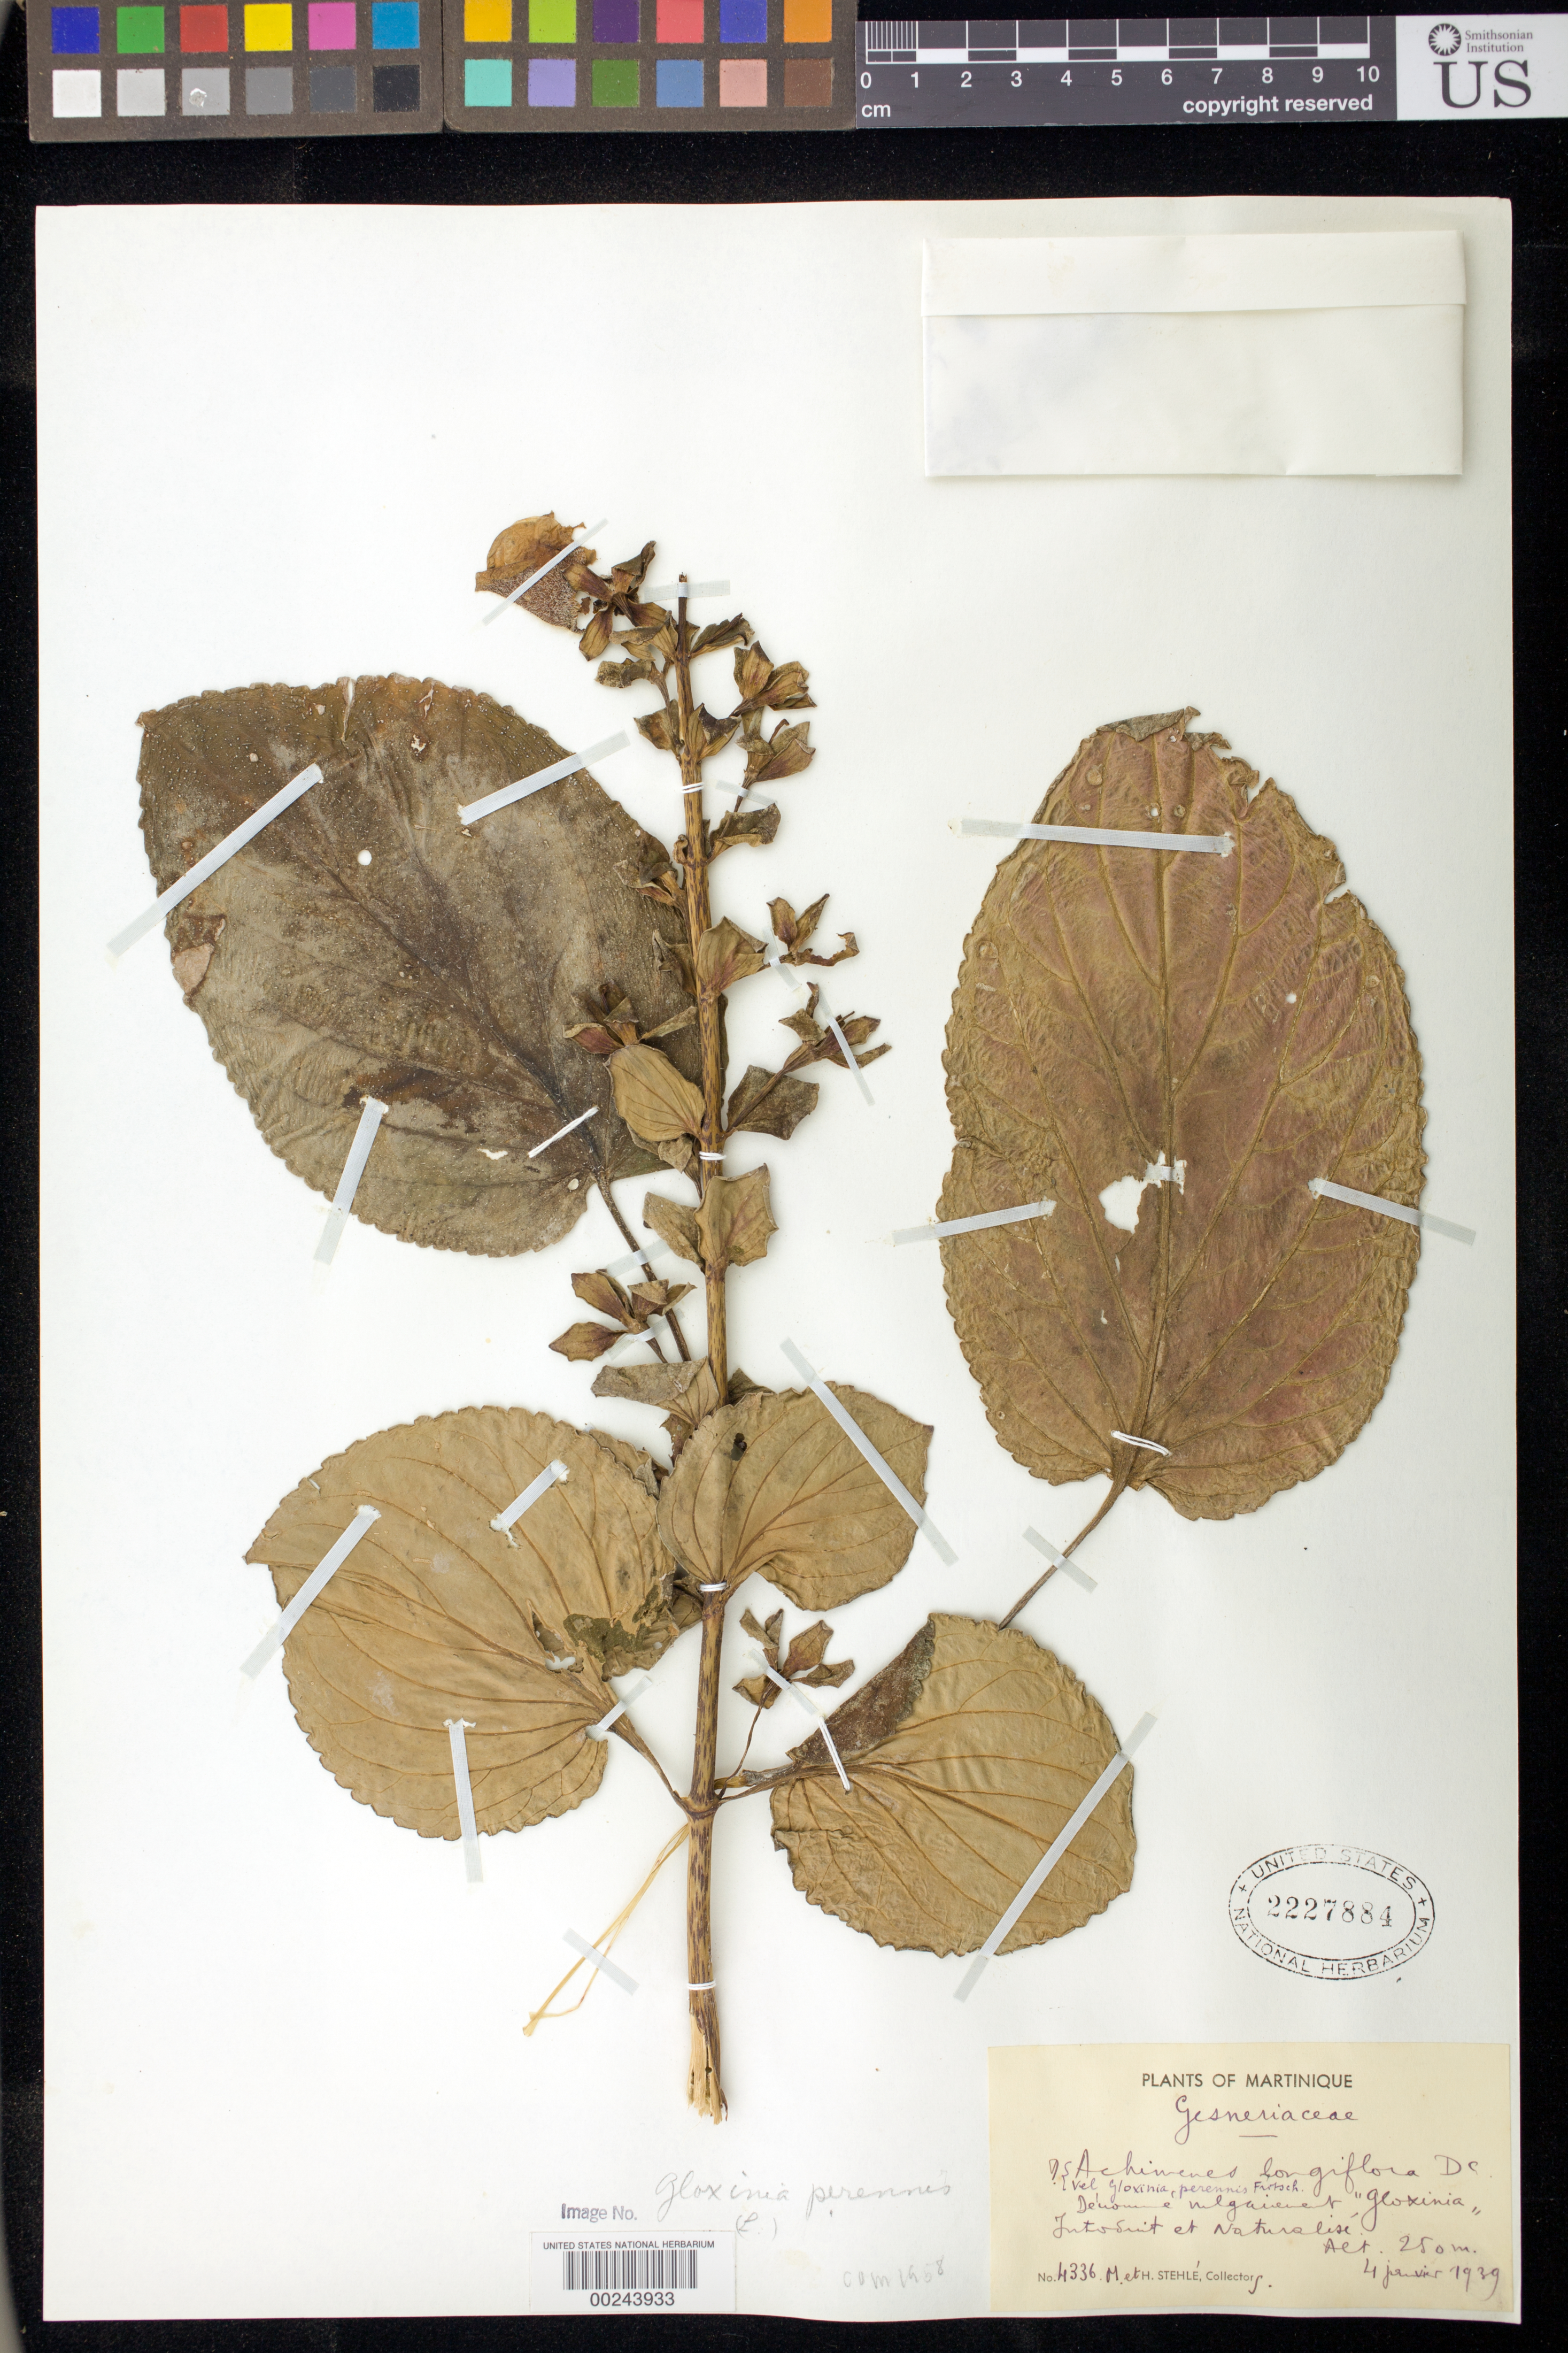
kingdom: Plantae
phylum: Tracheophyta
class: Magnoliopsida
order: Lamiales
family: Gesneriaceae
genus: Gloxinia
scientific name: Gloxinia perennis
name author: (L.) Fritsch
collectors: M. Stehlé & H. Stehlé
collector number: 4336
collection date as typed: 04 Jan 1939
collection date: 1939-01-04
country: Martinique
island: Martinique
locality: Beaufort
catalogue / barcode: US 2227884